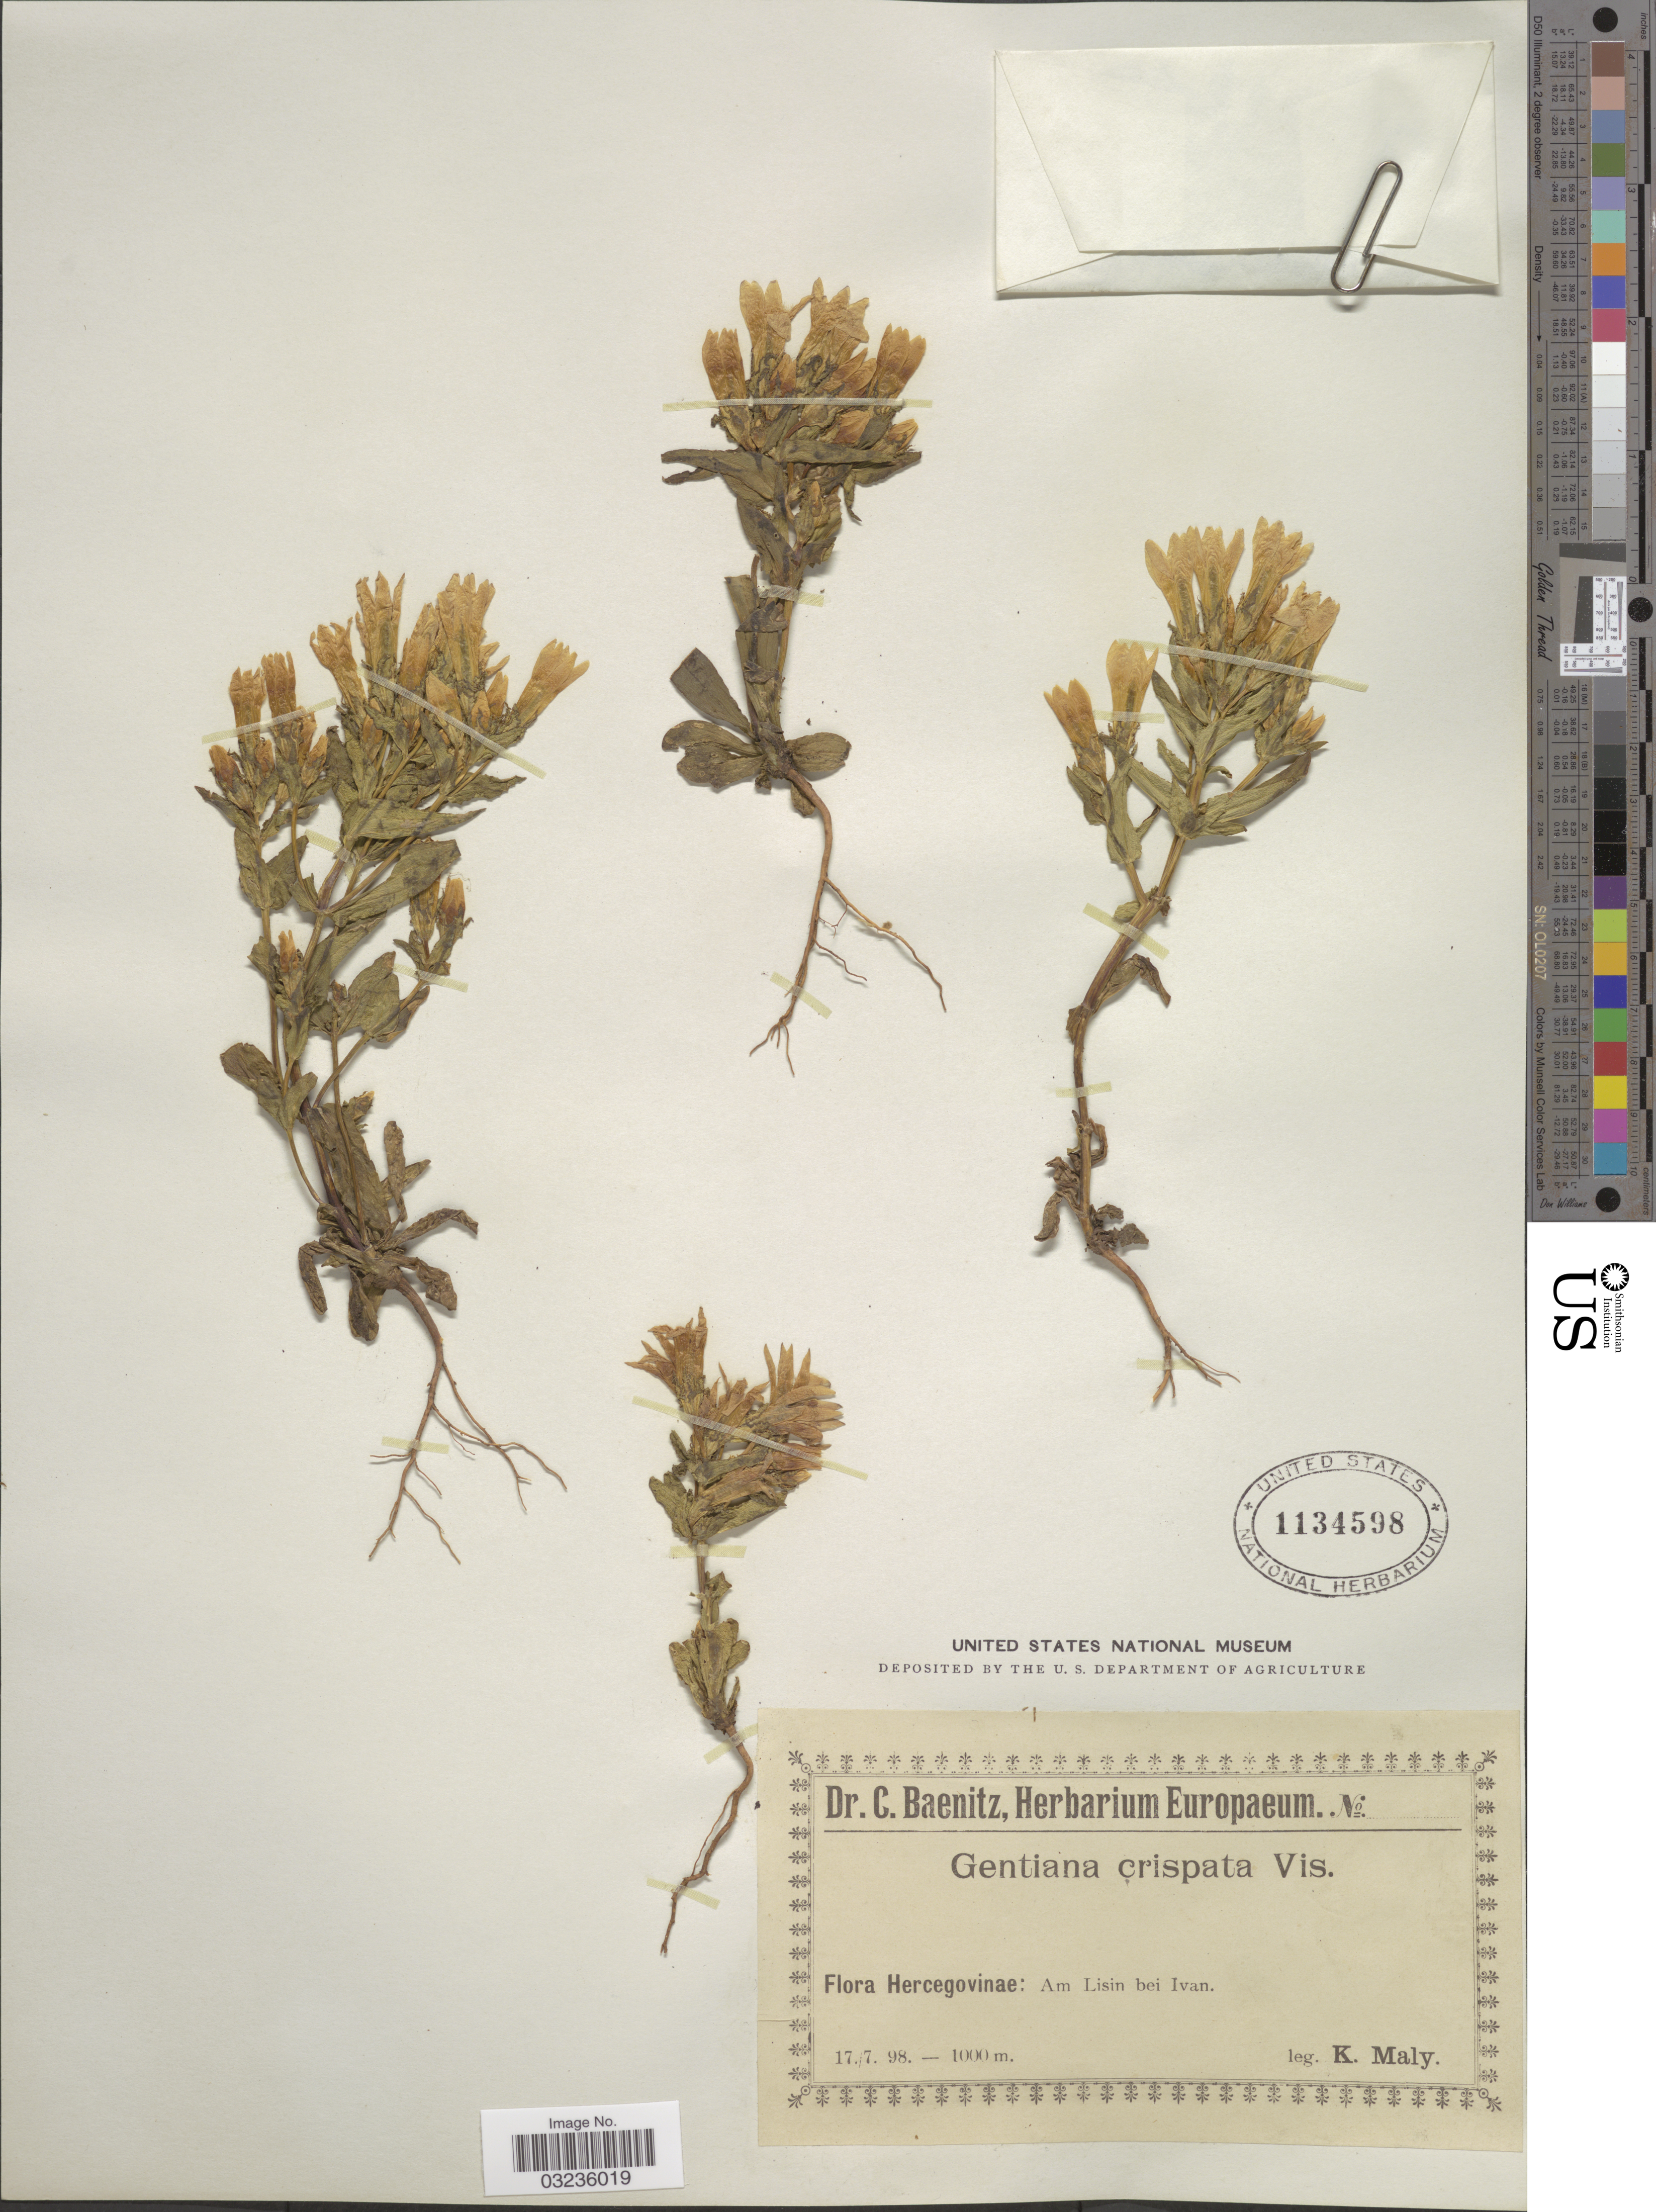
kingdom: Plantae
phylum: Tracheophyta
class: Magnoliopsida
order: Gentianales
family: Gentianaceae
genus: Gentiana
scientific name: Gentiana crispata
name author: Vis.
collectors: K. Malý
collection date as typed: Transcribed d/m/y: 17/7/98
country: Bosnia and Herzegovina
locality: Hercegovinae: Am Lisin bei Ivan.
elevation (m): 1000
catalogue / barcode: US 1134598